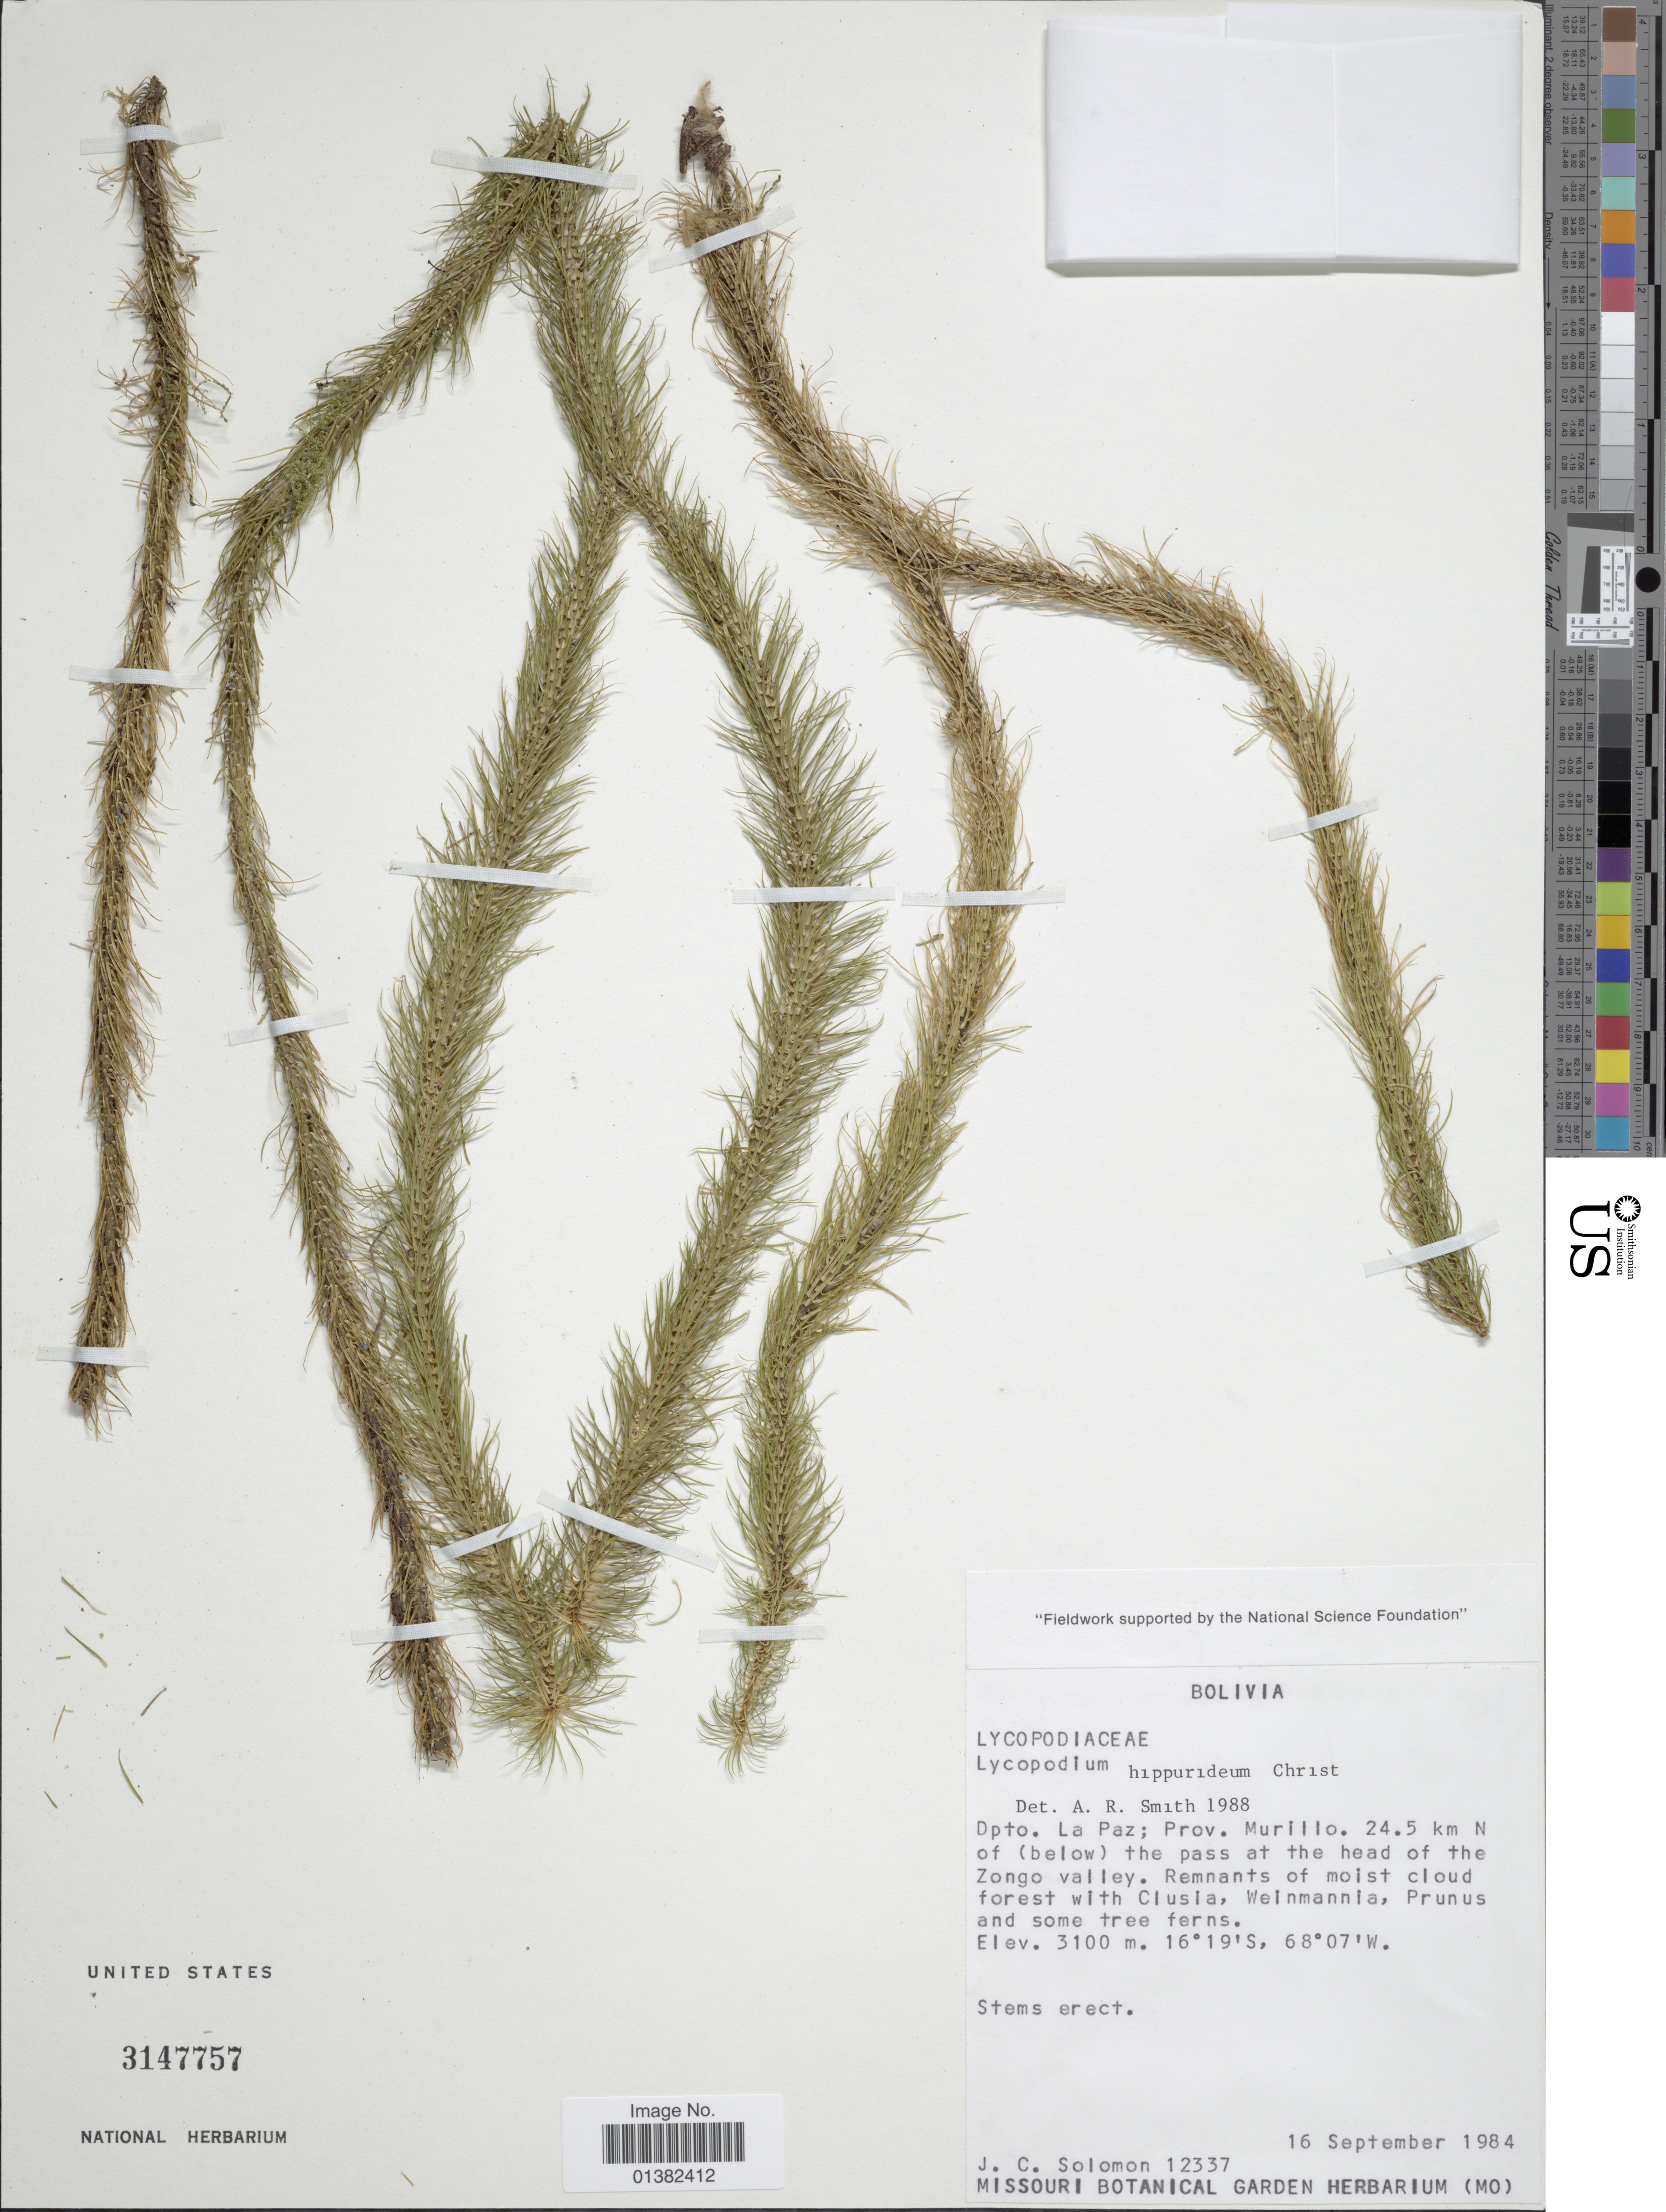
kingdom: Plantae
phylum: Tracheophyta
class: Lycopodiopsida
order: Lycopodiales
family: Lycopodiaceae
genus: Phlegmariurus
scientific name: Phlegmariurus hippurideus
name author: (Christ) B. Øllg.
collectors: J. C. Solomon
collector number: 12337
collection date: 1984-09-16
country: Bolivia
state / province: La Paz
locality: Prov. Murillo. 24.5 km N of (below) the pass at the head of the Zongo valley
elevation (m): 3100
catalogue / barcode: US 3147757